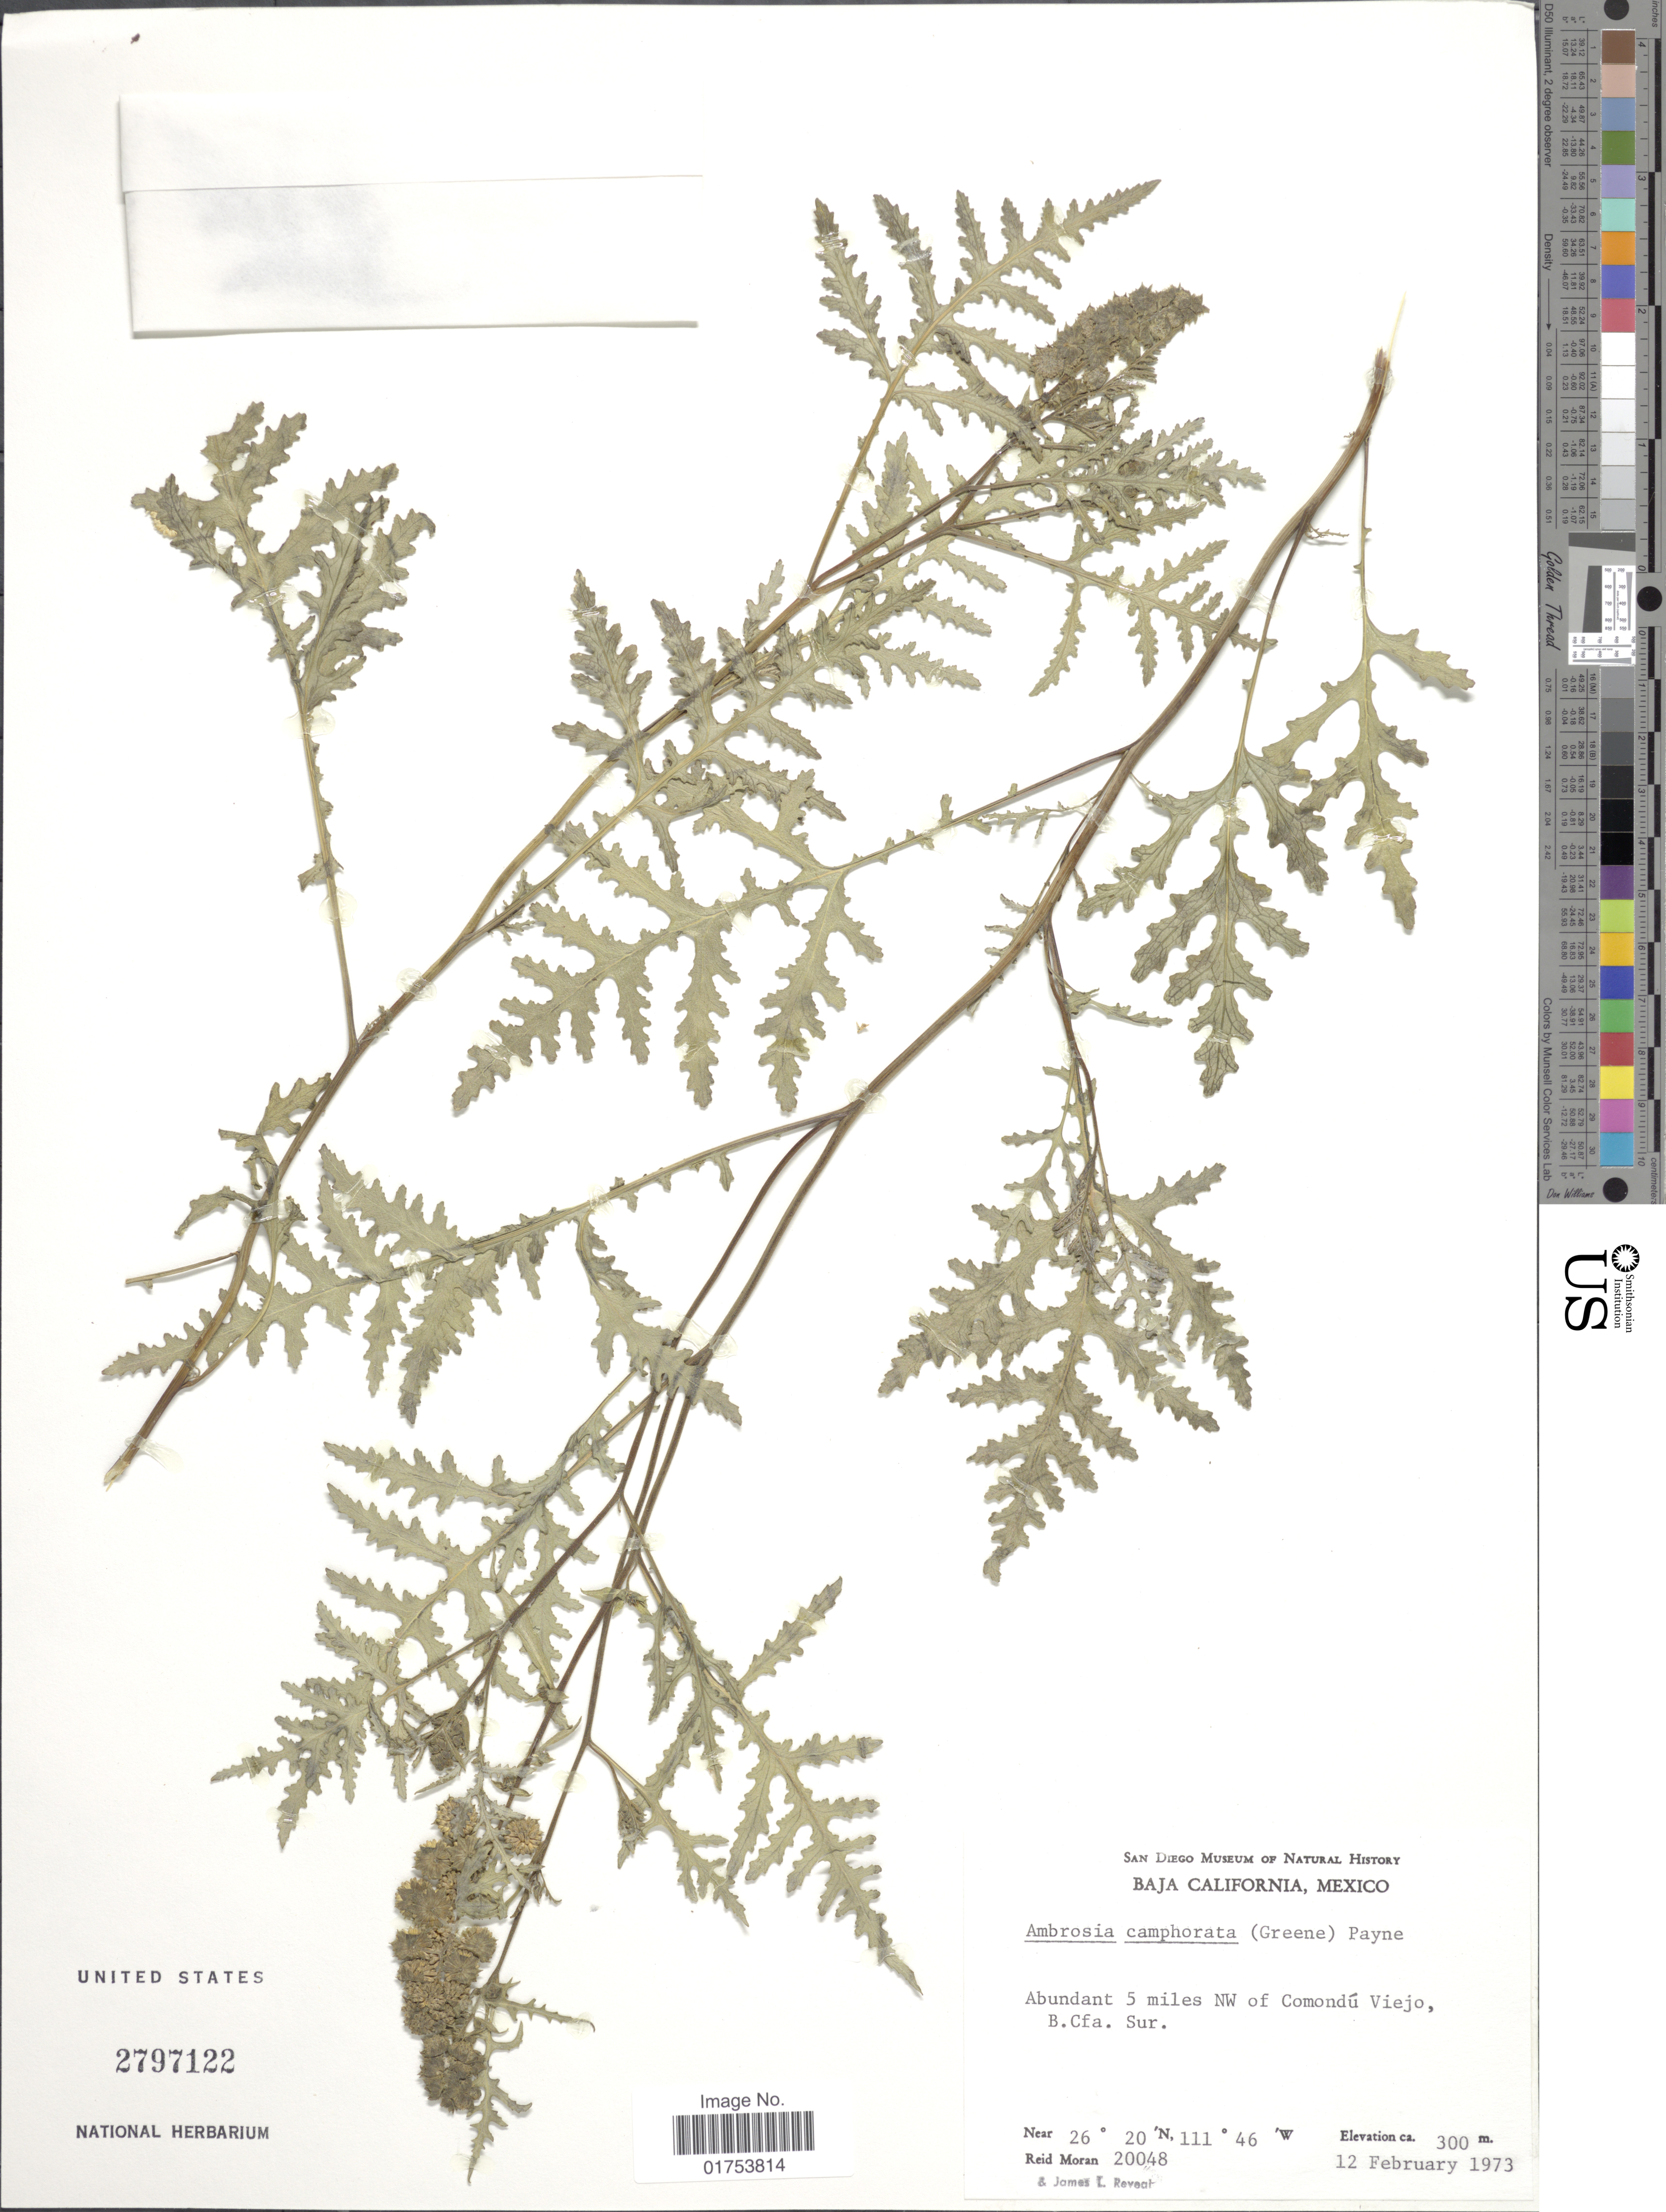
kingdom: Plantae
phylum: Tracheophyta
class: Magnoliopsida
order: Asterales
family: Asteraceae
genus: Ambrosia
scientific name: Ambrosia camphorata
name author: (Greene) W.W.Payne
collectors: R. V. Moran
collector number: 20048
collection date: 1973-02-12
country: Mexico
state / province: Baja California Sur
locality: Baja California, Abundant 5 miles NW of Comondu Viejo, B.Cfa. Sur.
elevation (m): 300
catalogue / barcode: US 2797122